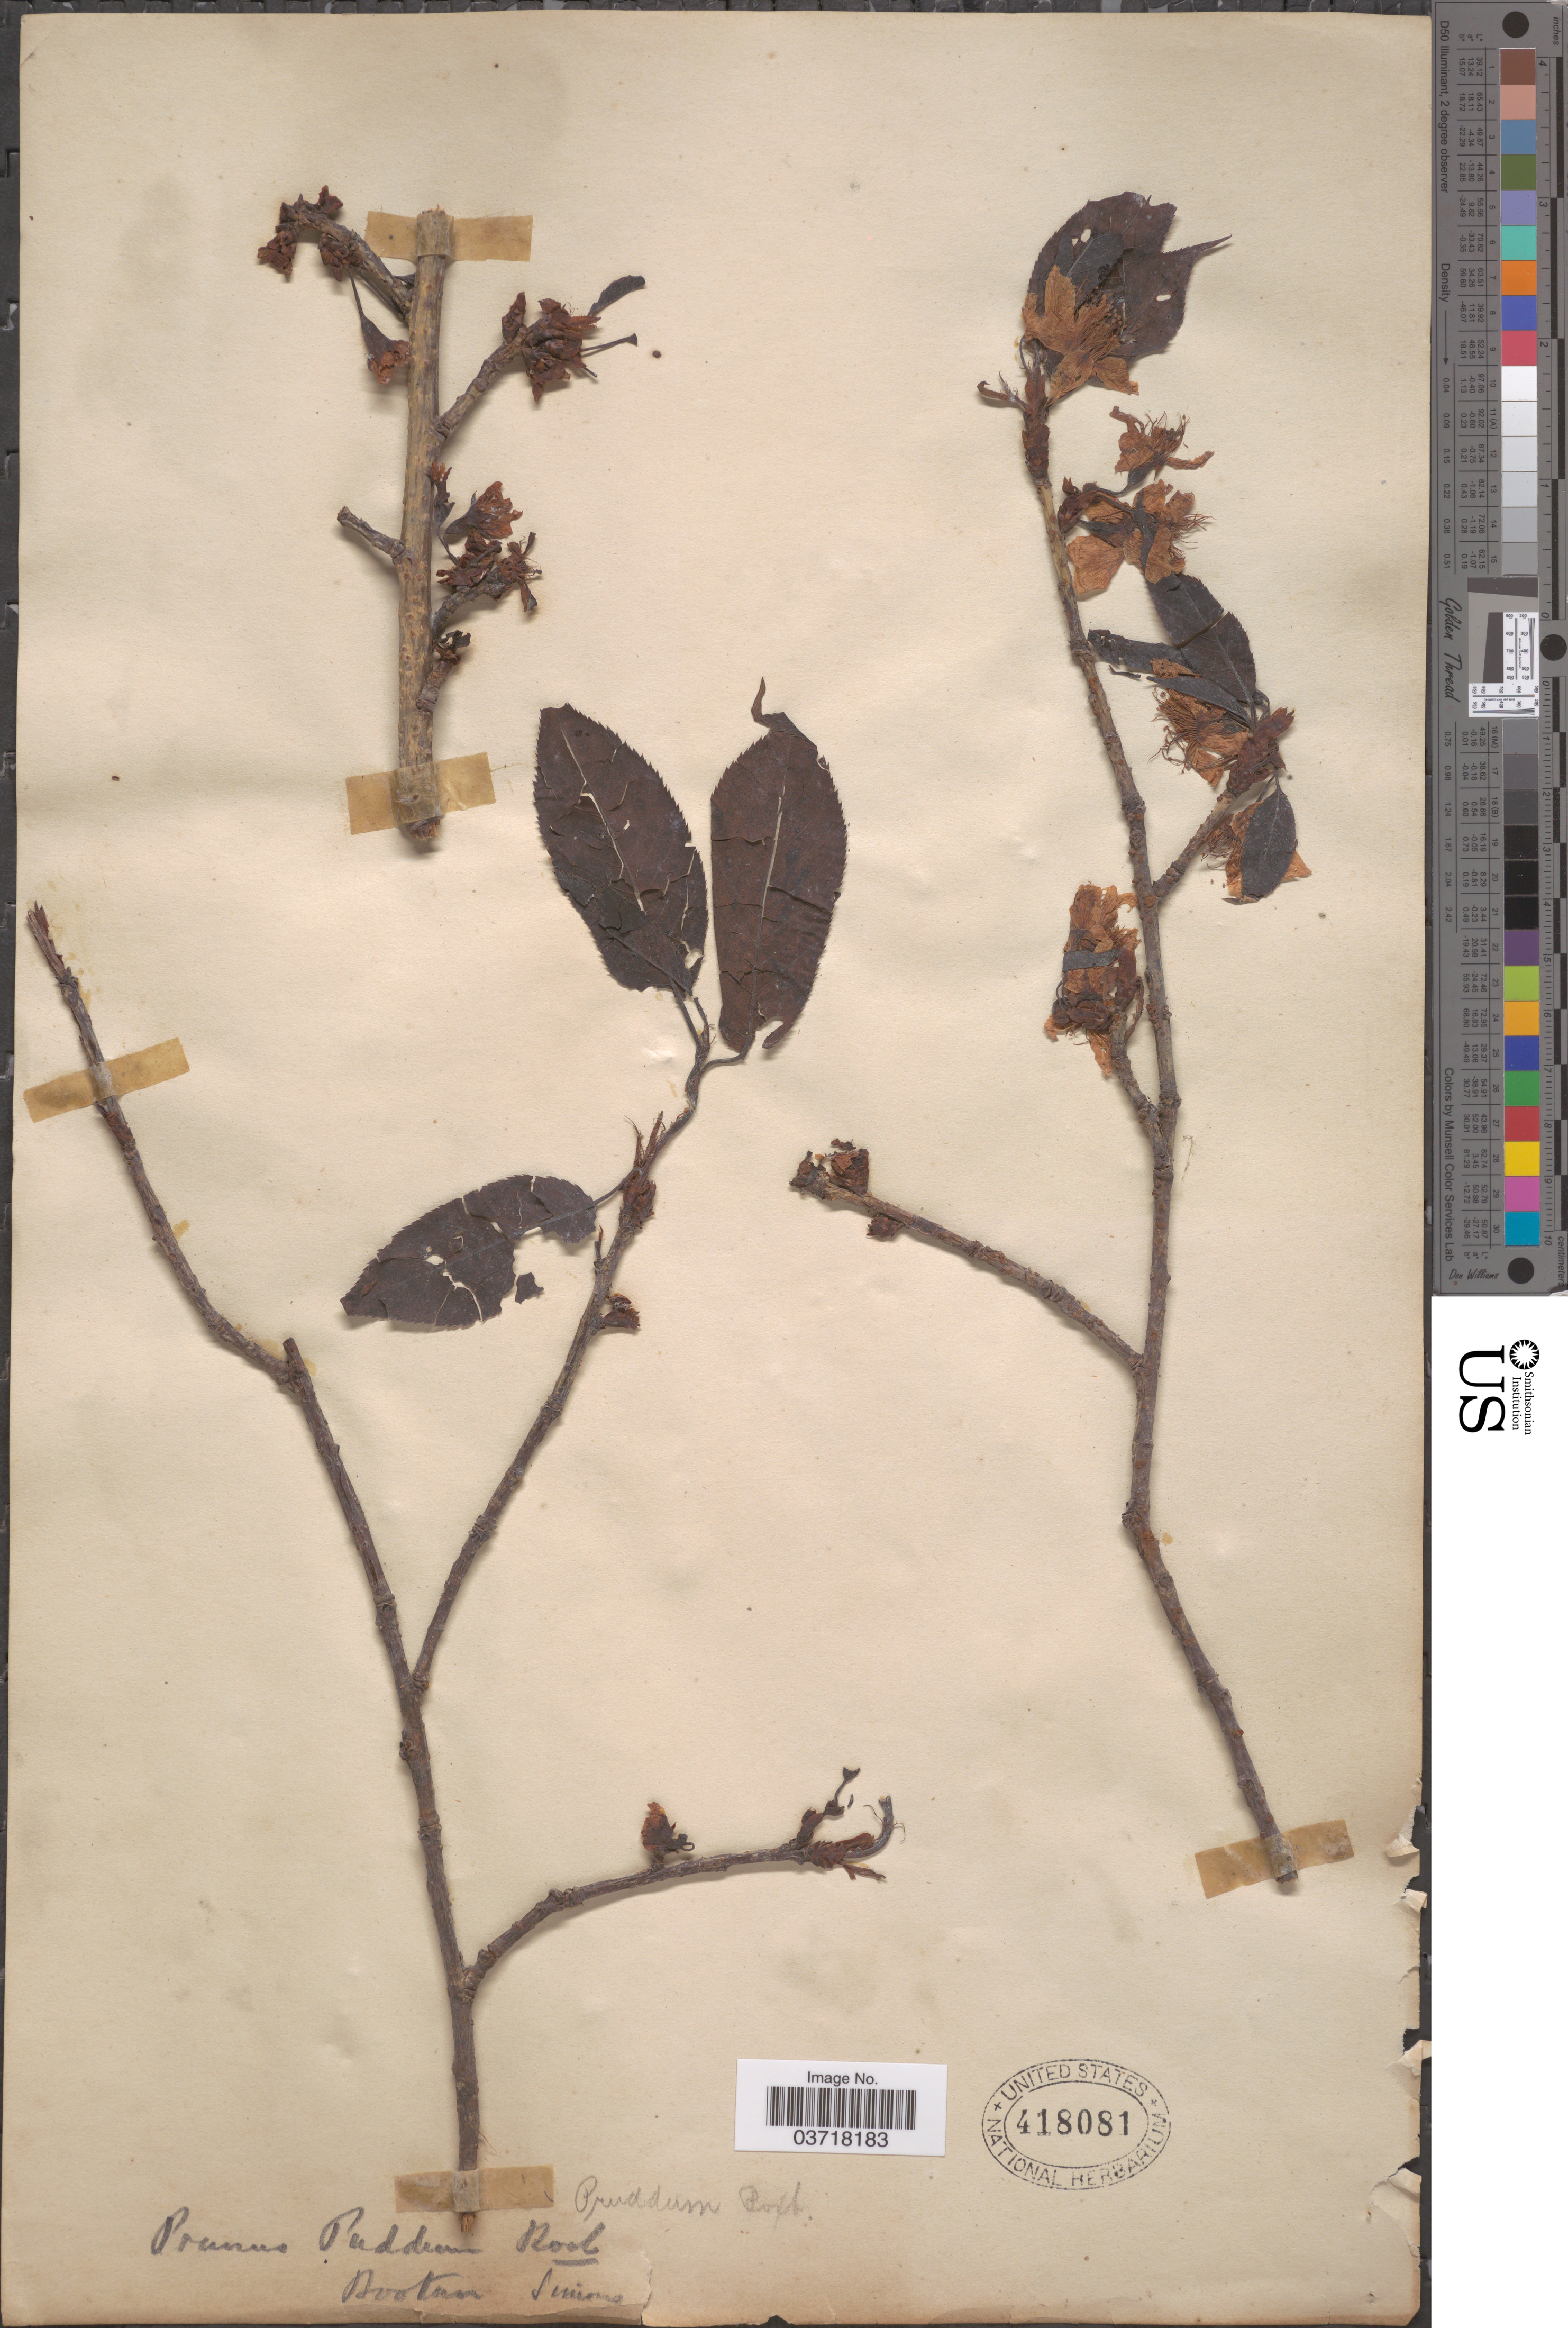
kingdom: Plantae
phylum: Tracheophyta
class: Magnoliopsida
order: Rosales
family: Rosaceae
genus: Prunus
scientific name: Prunus puddum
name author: Stokes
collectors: -. Simons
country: Bhutan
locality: Bootan [interpreted].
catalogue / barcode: US 418081